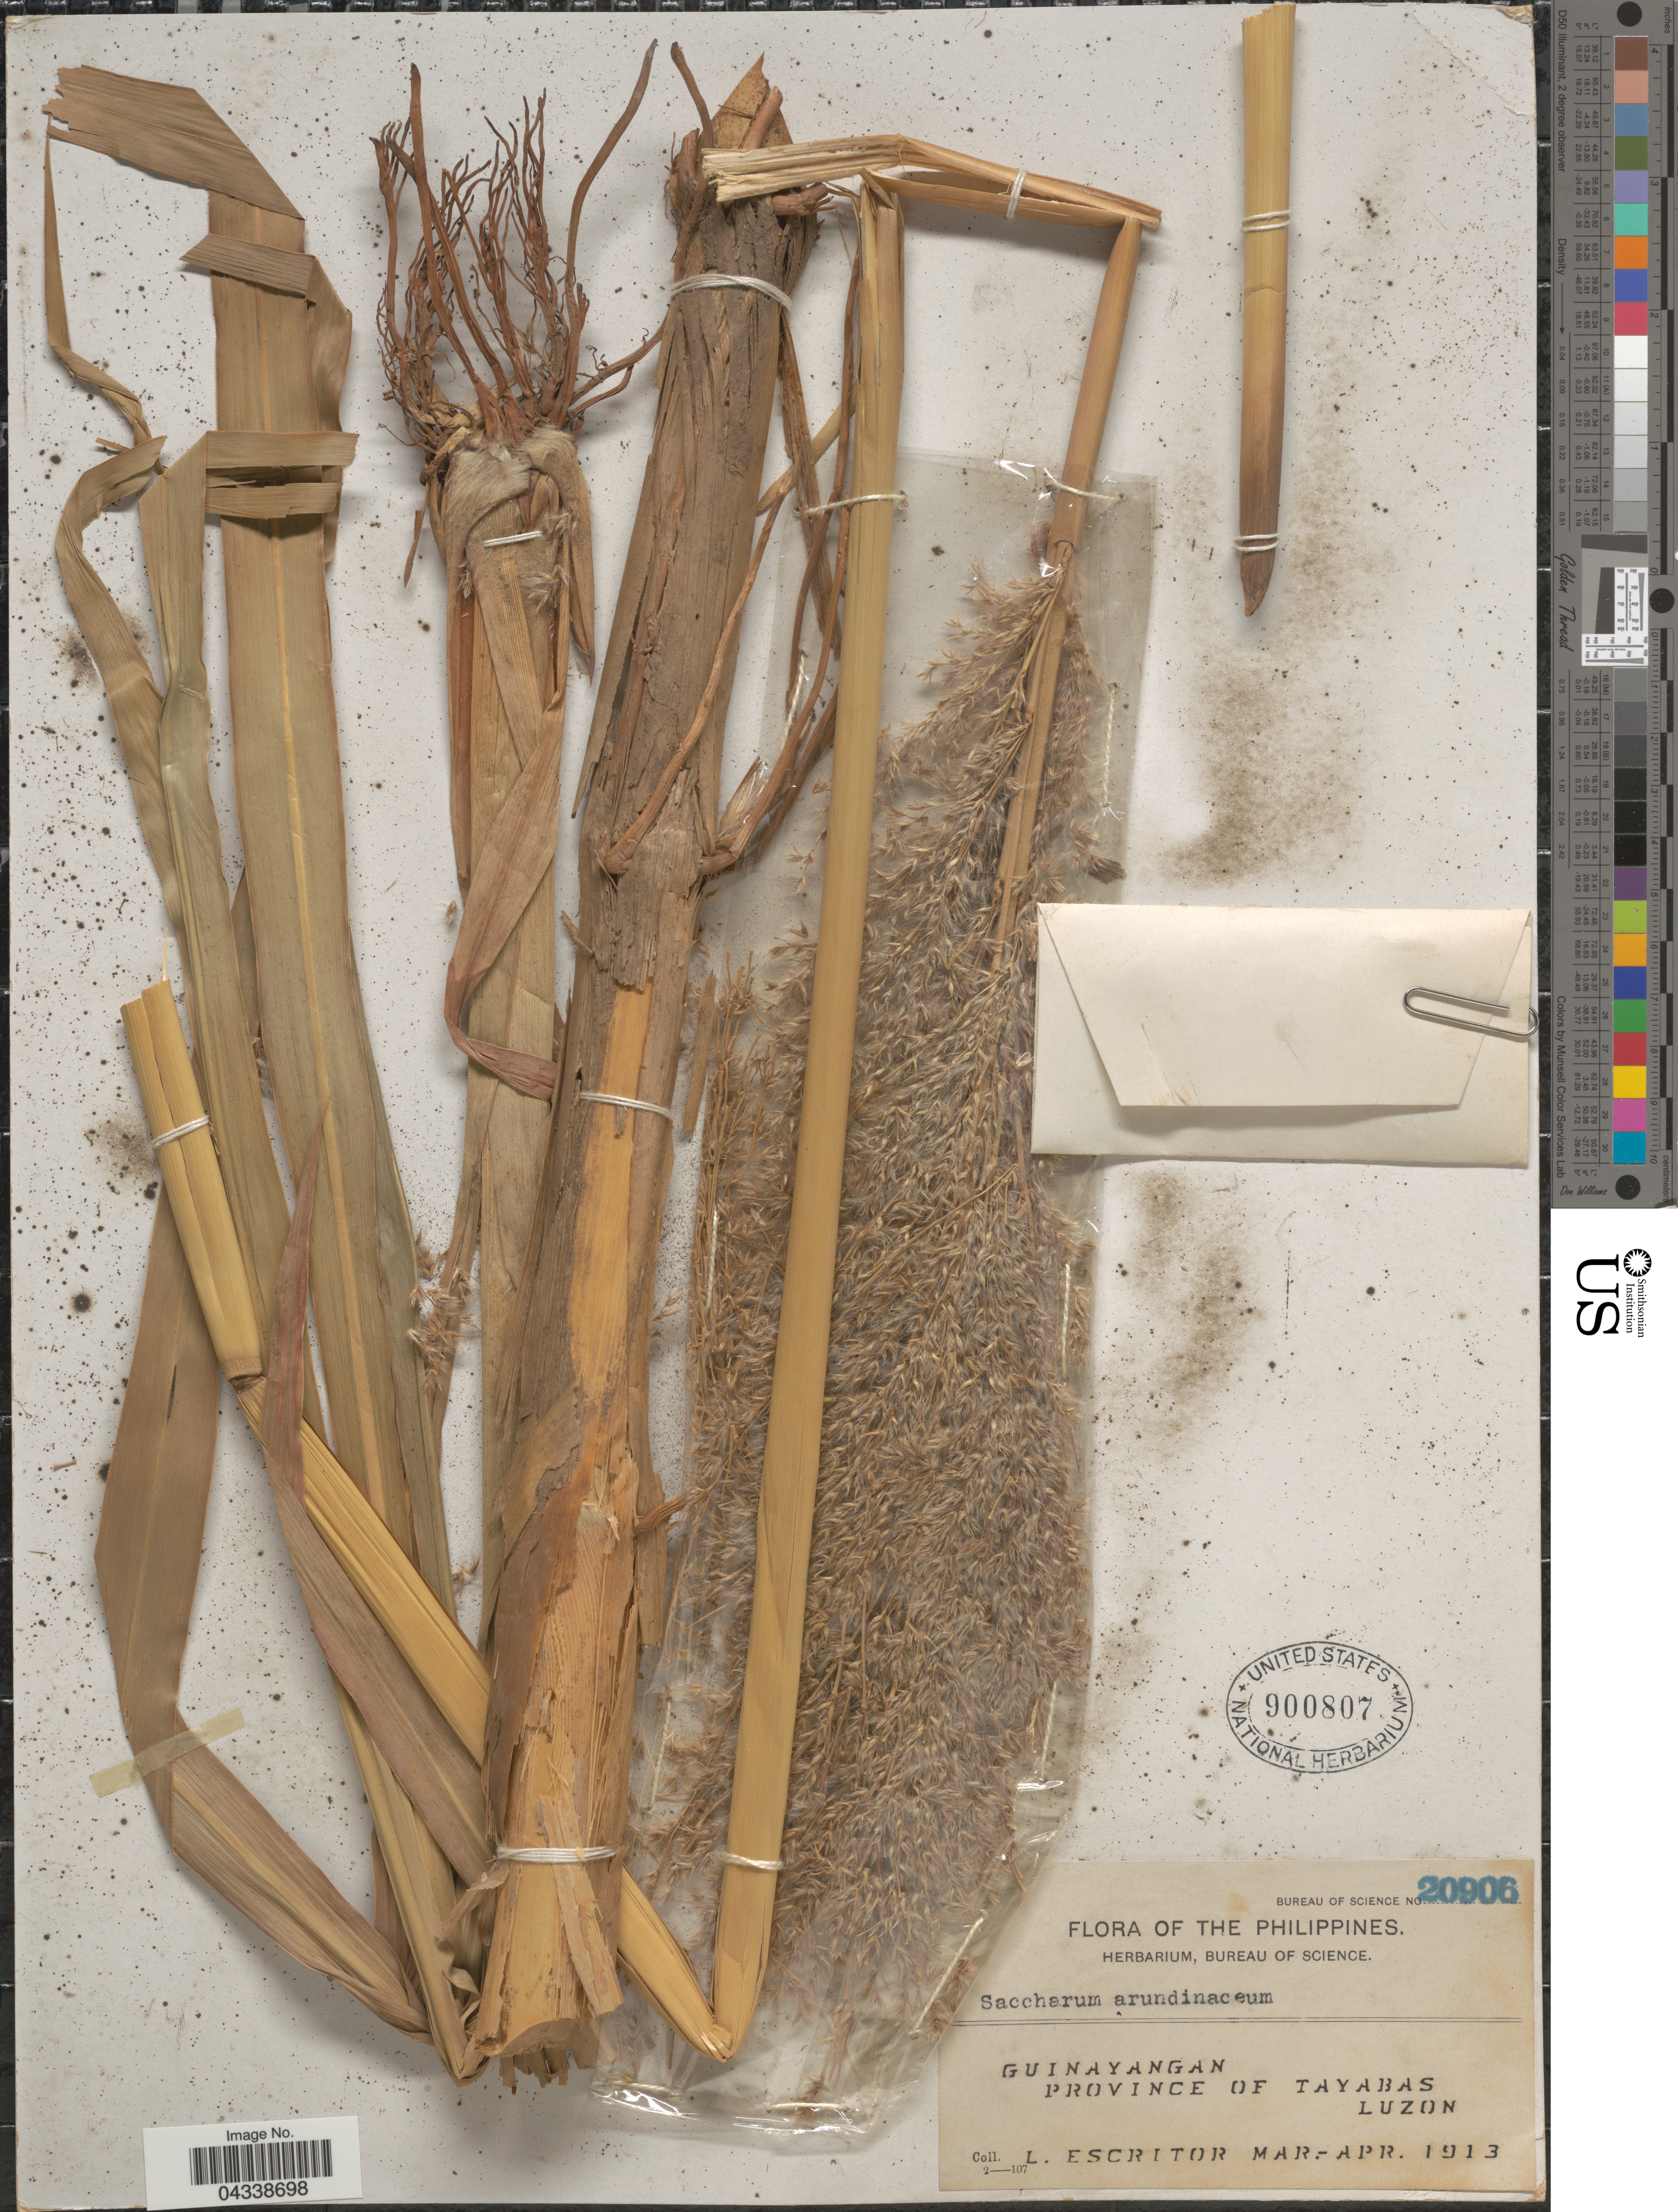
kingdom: Plantae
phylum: Tracheophyta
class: Liliopsida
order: Poales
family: Poaceae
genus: Tripidium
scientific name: Tripidium arundinaceum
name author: (Retz.) Welker et al.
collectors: L. Escritor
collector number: Bureau of Science 20906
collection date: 1913-03/1913-04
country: Philippines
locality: Guinayangan. Province of Tayabas. Luzon.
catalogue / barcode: US 900807